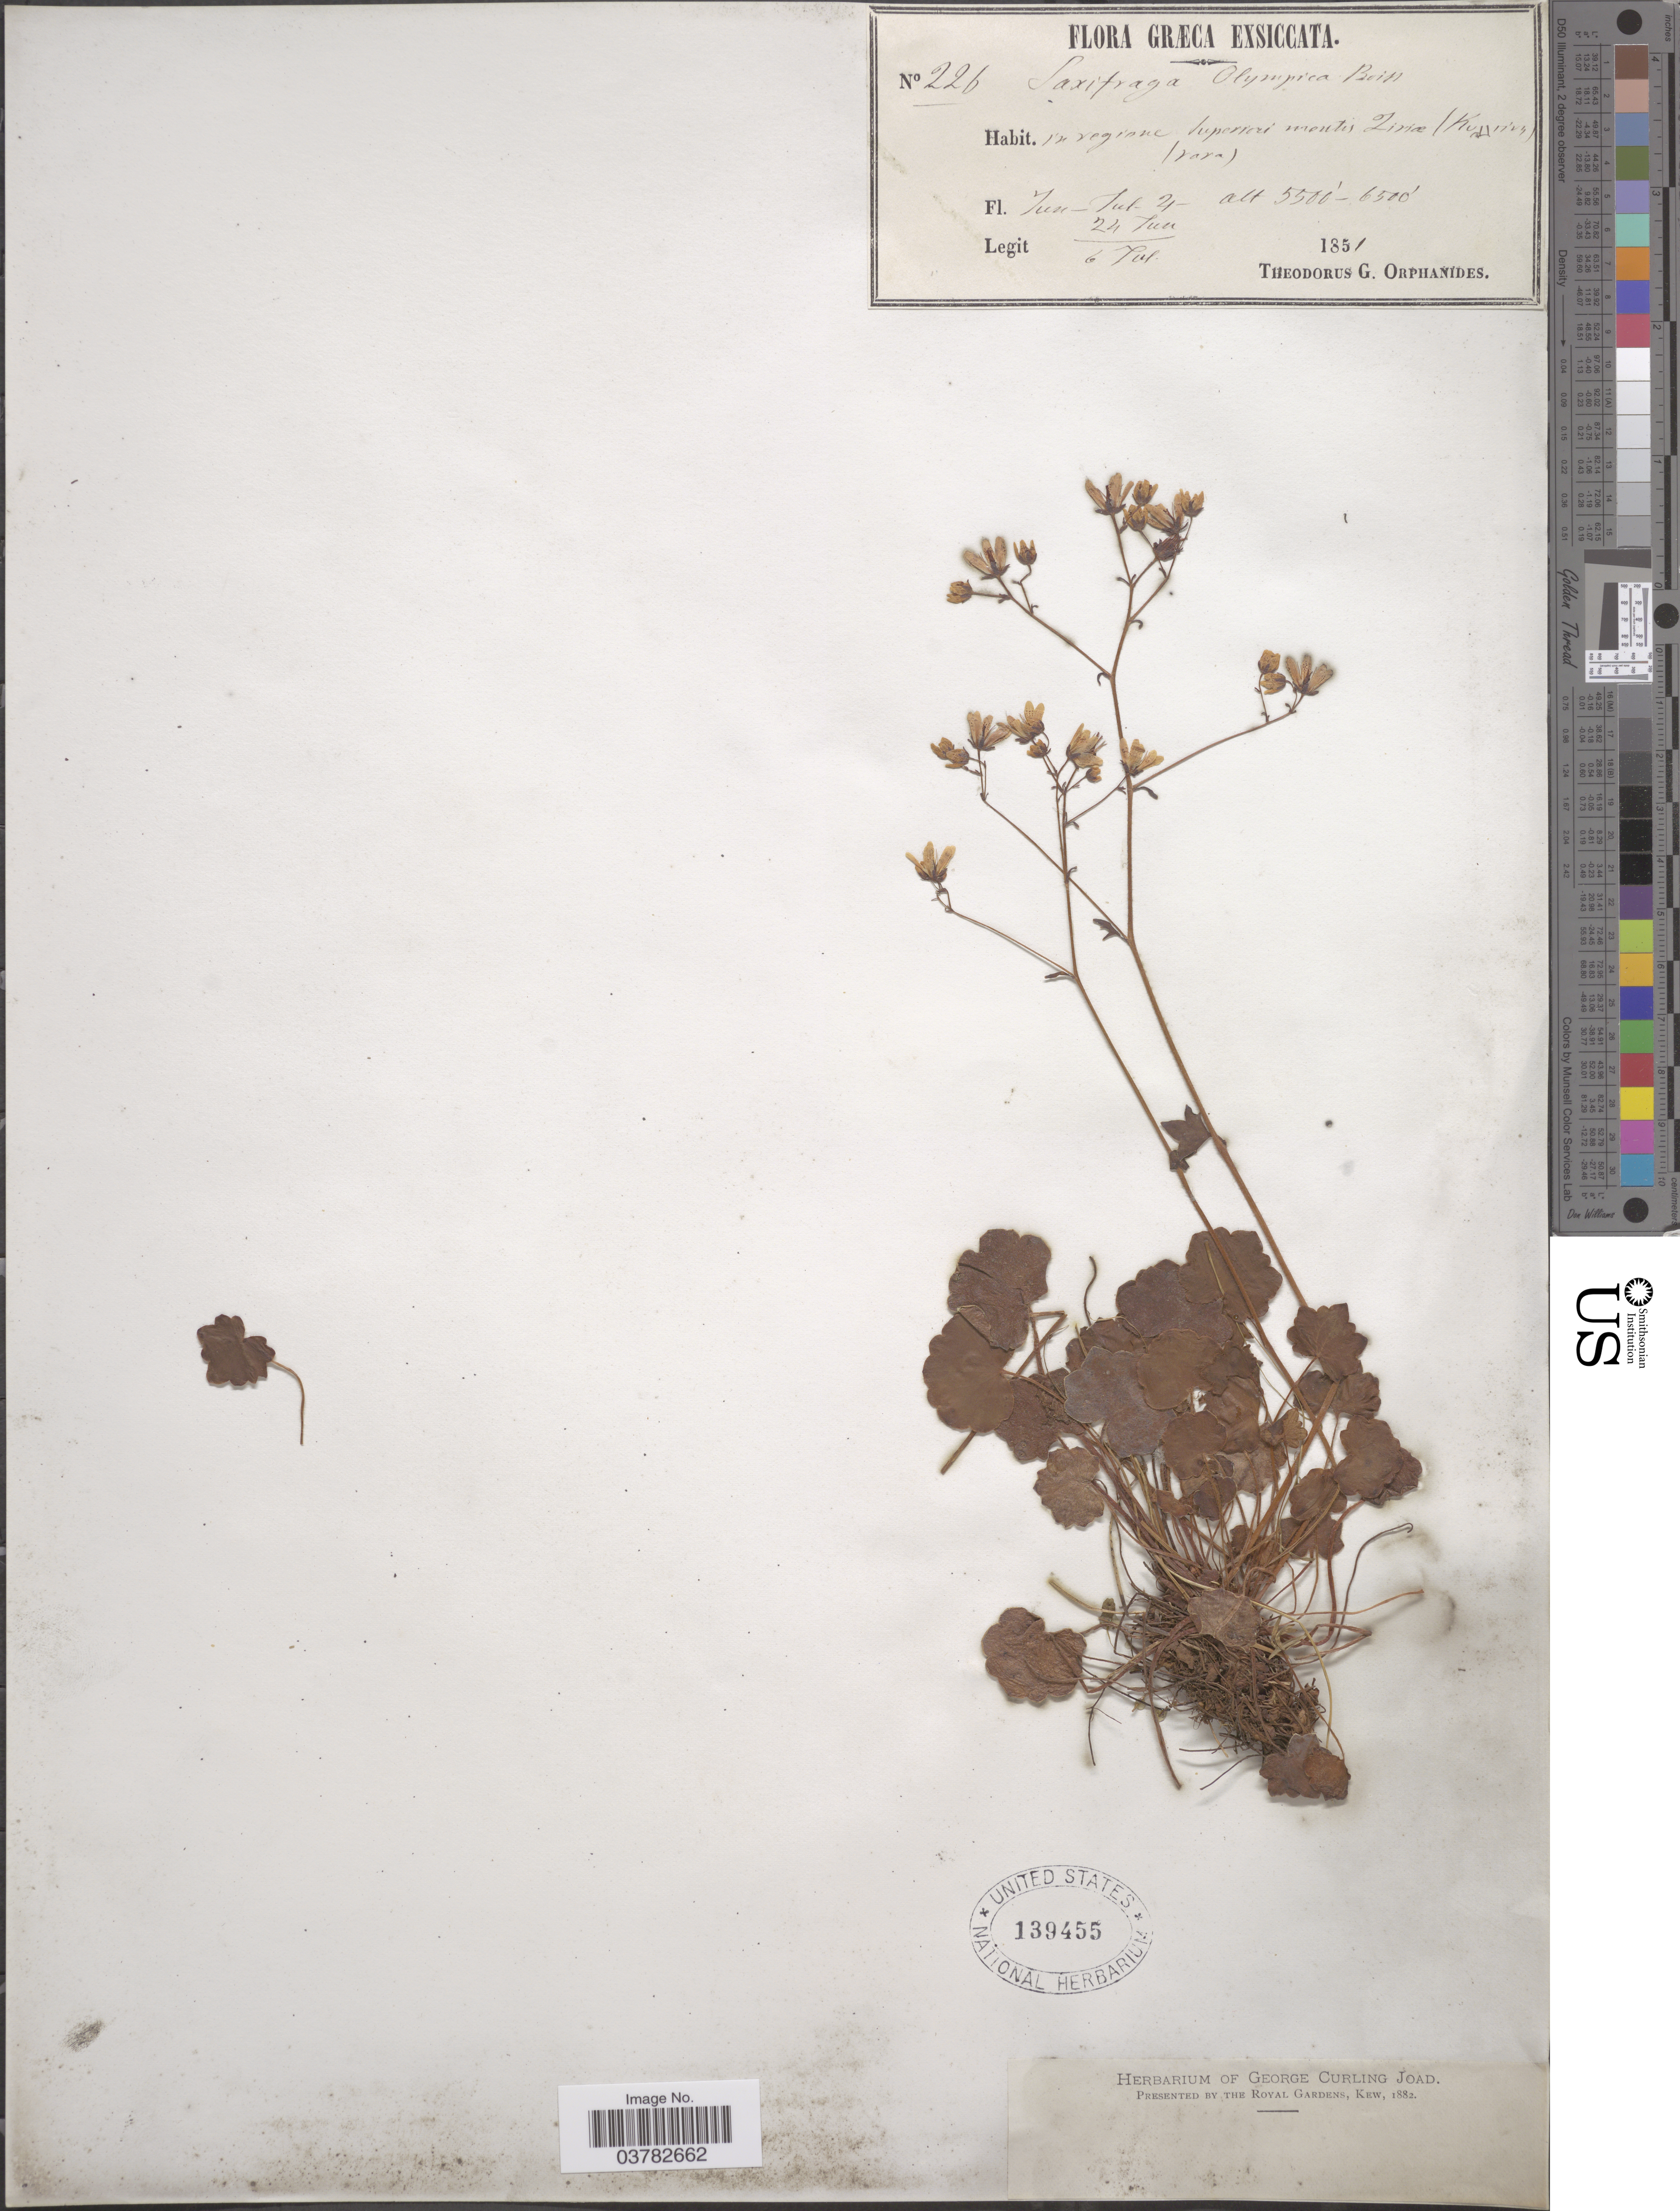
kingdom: Plantae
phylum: Tracheophyta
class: Magnoliopsida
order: Saxifragales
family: Saxifragaceae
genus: Saxifraga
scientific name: Saxifraga olympica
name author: Boiss.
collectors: T. G. Orphanides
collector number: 226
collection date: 1851-06-24/1851-07-06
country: Greece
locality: Græca. In regione superiori montis Ziria (X).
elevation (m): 1676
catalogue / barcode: US 139455